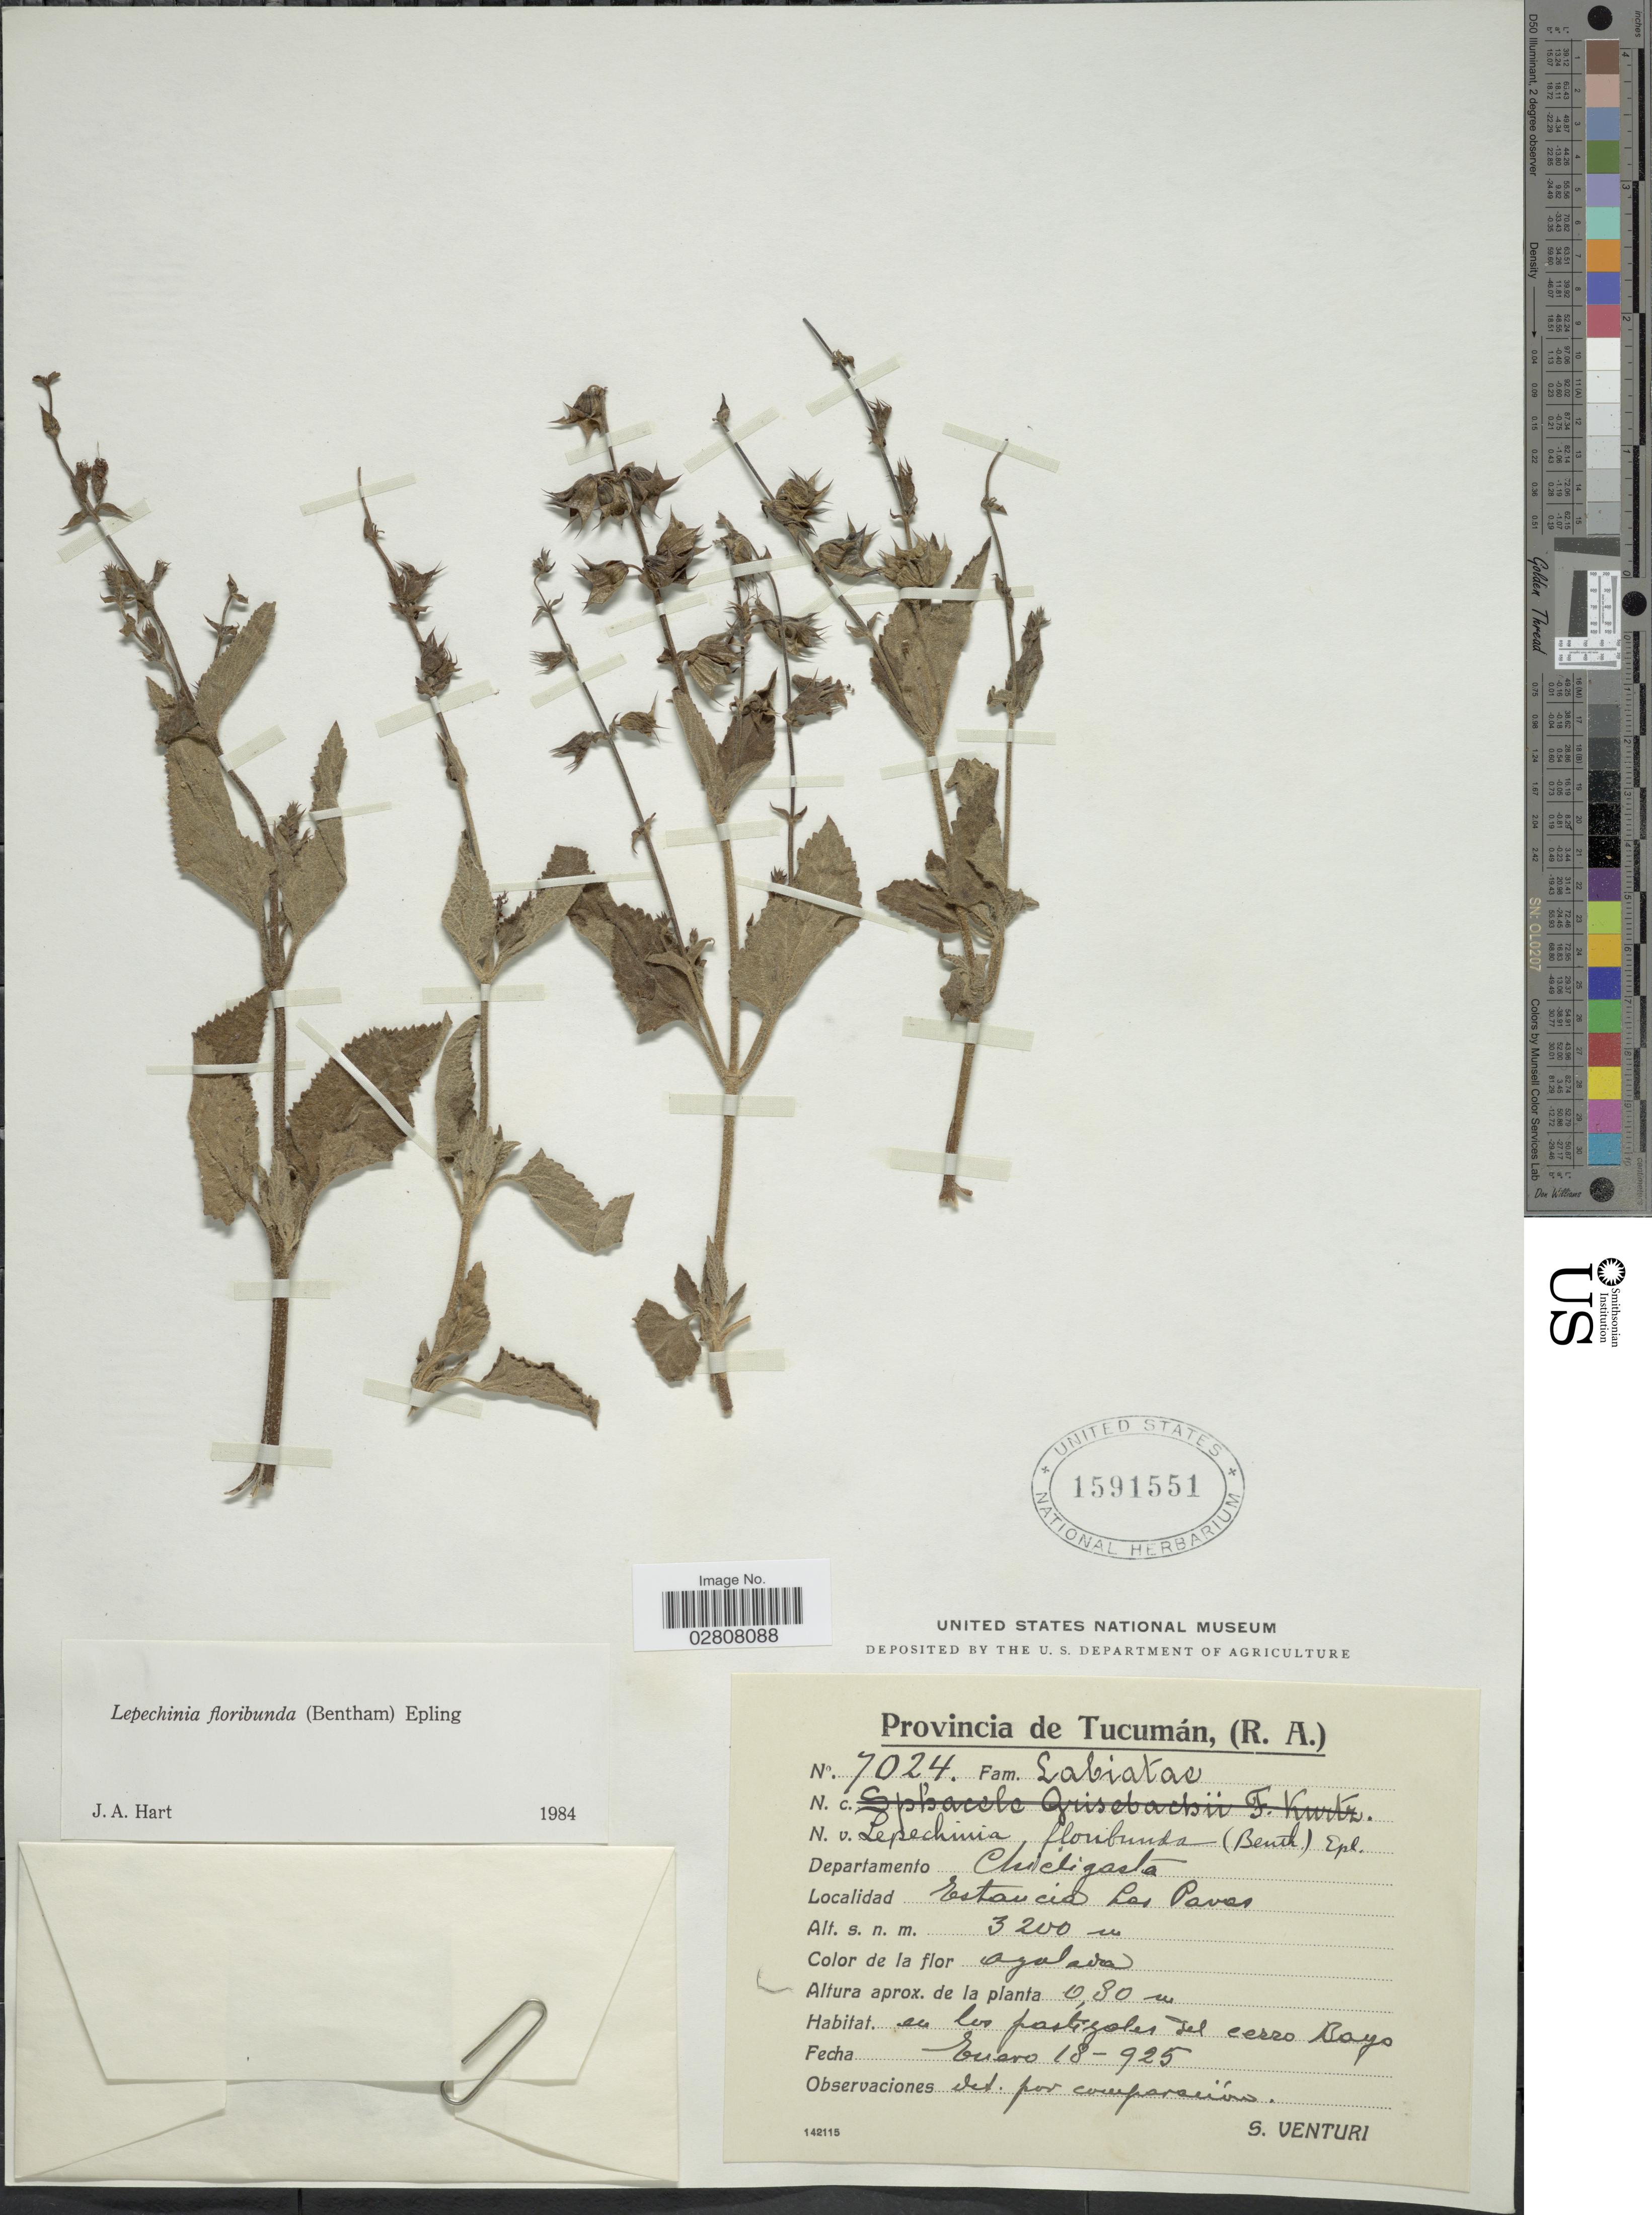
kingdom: Plantae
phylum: Tracheophyta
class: Magnoliopsida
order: Lamiales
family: Lamiaceae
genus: Lepechinia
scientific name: Lepechinia floribunda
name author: (Benth.) Epling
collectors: S. Venturi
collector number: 7024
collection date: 1925-01-18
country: Argentina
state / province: Tucuman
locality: Provincia de Tucumán, (R.A.). Departamento Chicligasta. Estancia Las Pavas.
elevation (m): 3200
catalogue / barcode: US 1591551